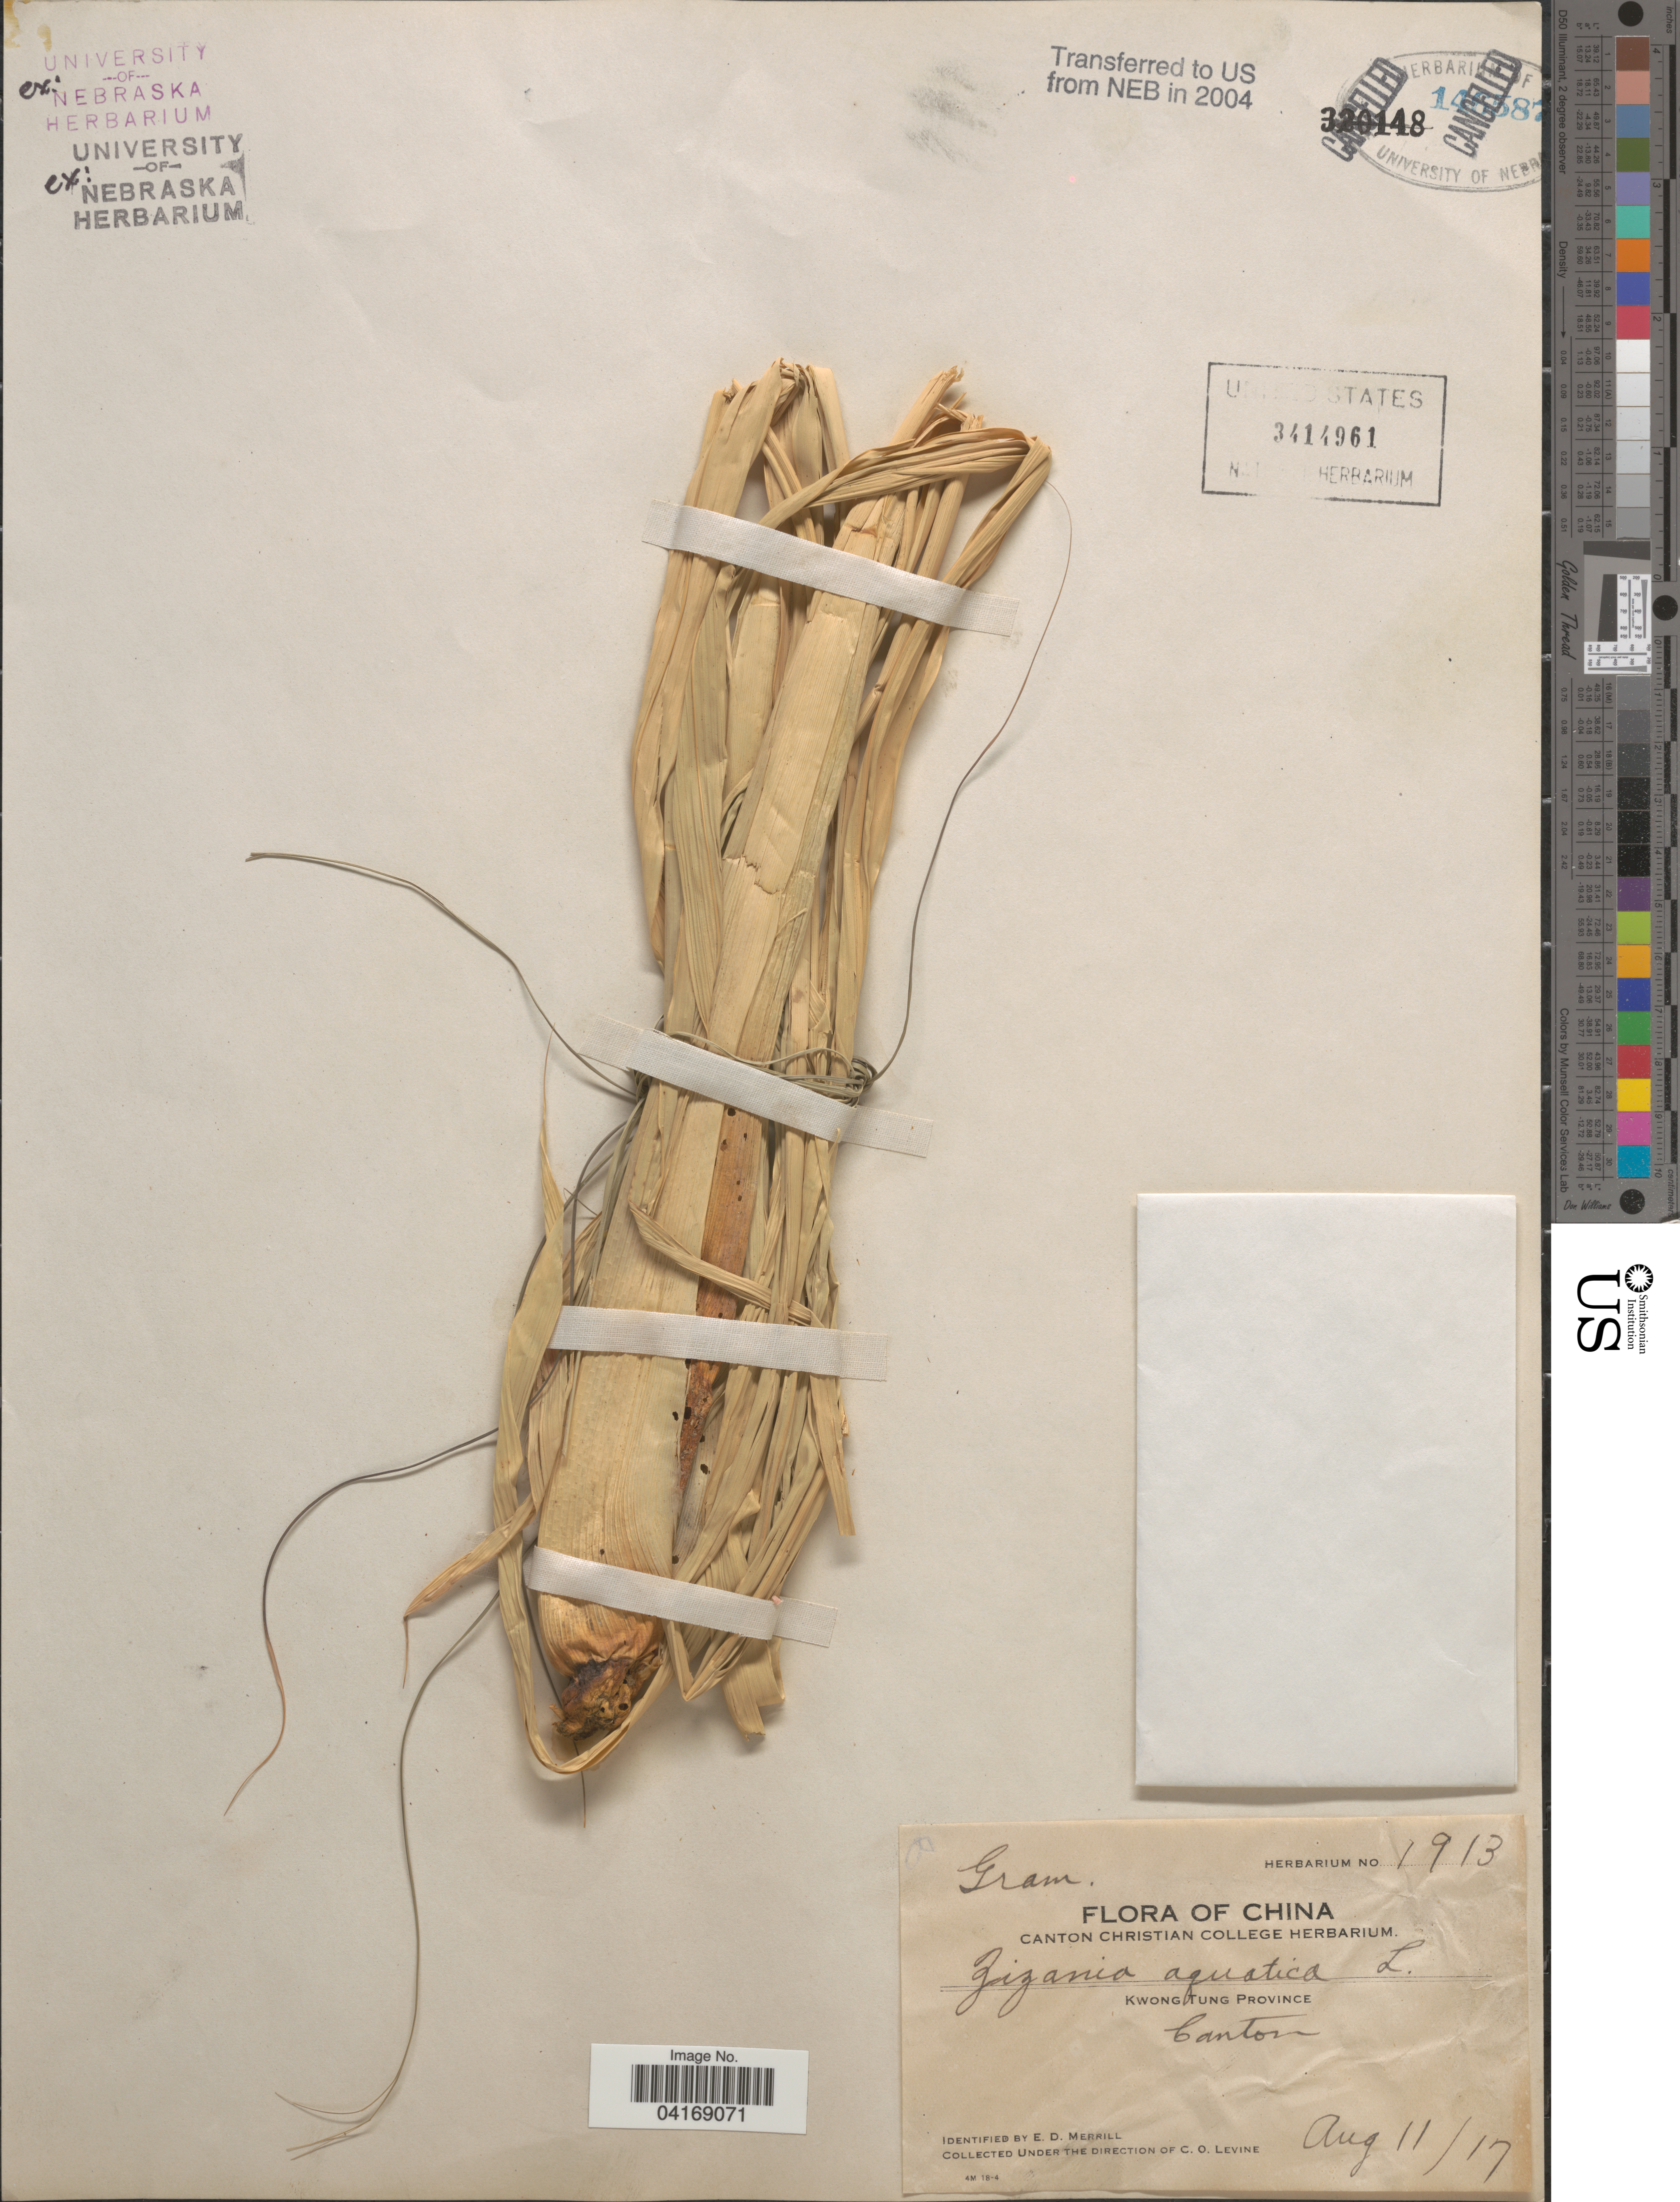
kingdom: Plantae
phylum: Tracheophyta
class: Liliopsida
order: Poales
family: Poaceae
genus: Zizania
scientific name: Zizania latifolia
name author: (Griseb.) Stapf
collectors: C. O. Levine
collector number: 1913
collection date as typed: Transcribed d/m/y: 11/8/17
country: China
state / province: Guangdong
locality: Kwong Tung Province. Canton.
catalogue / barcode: US 3414961